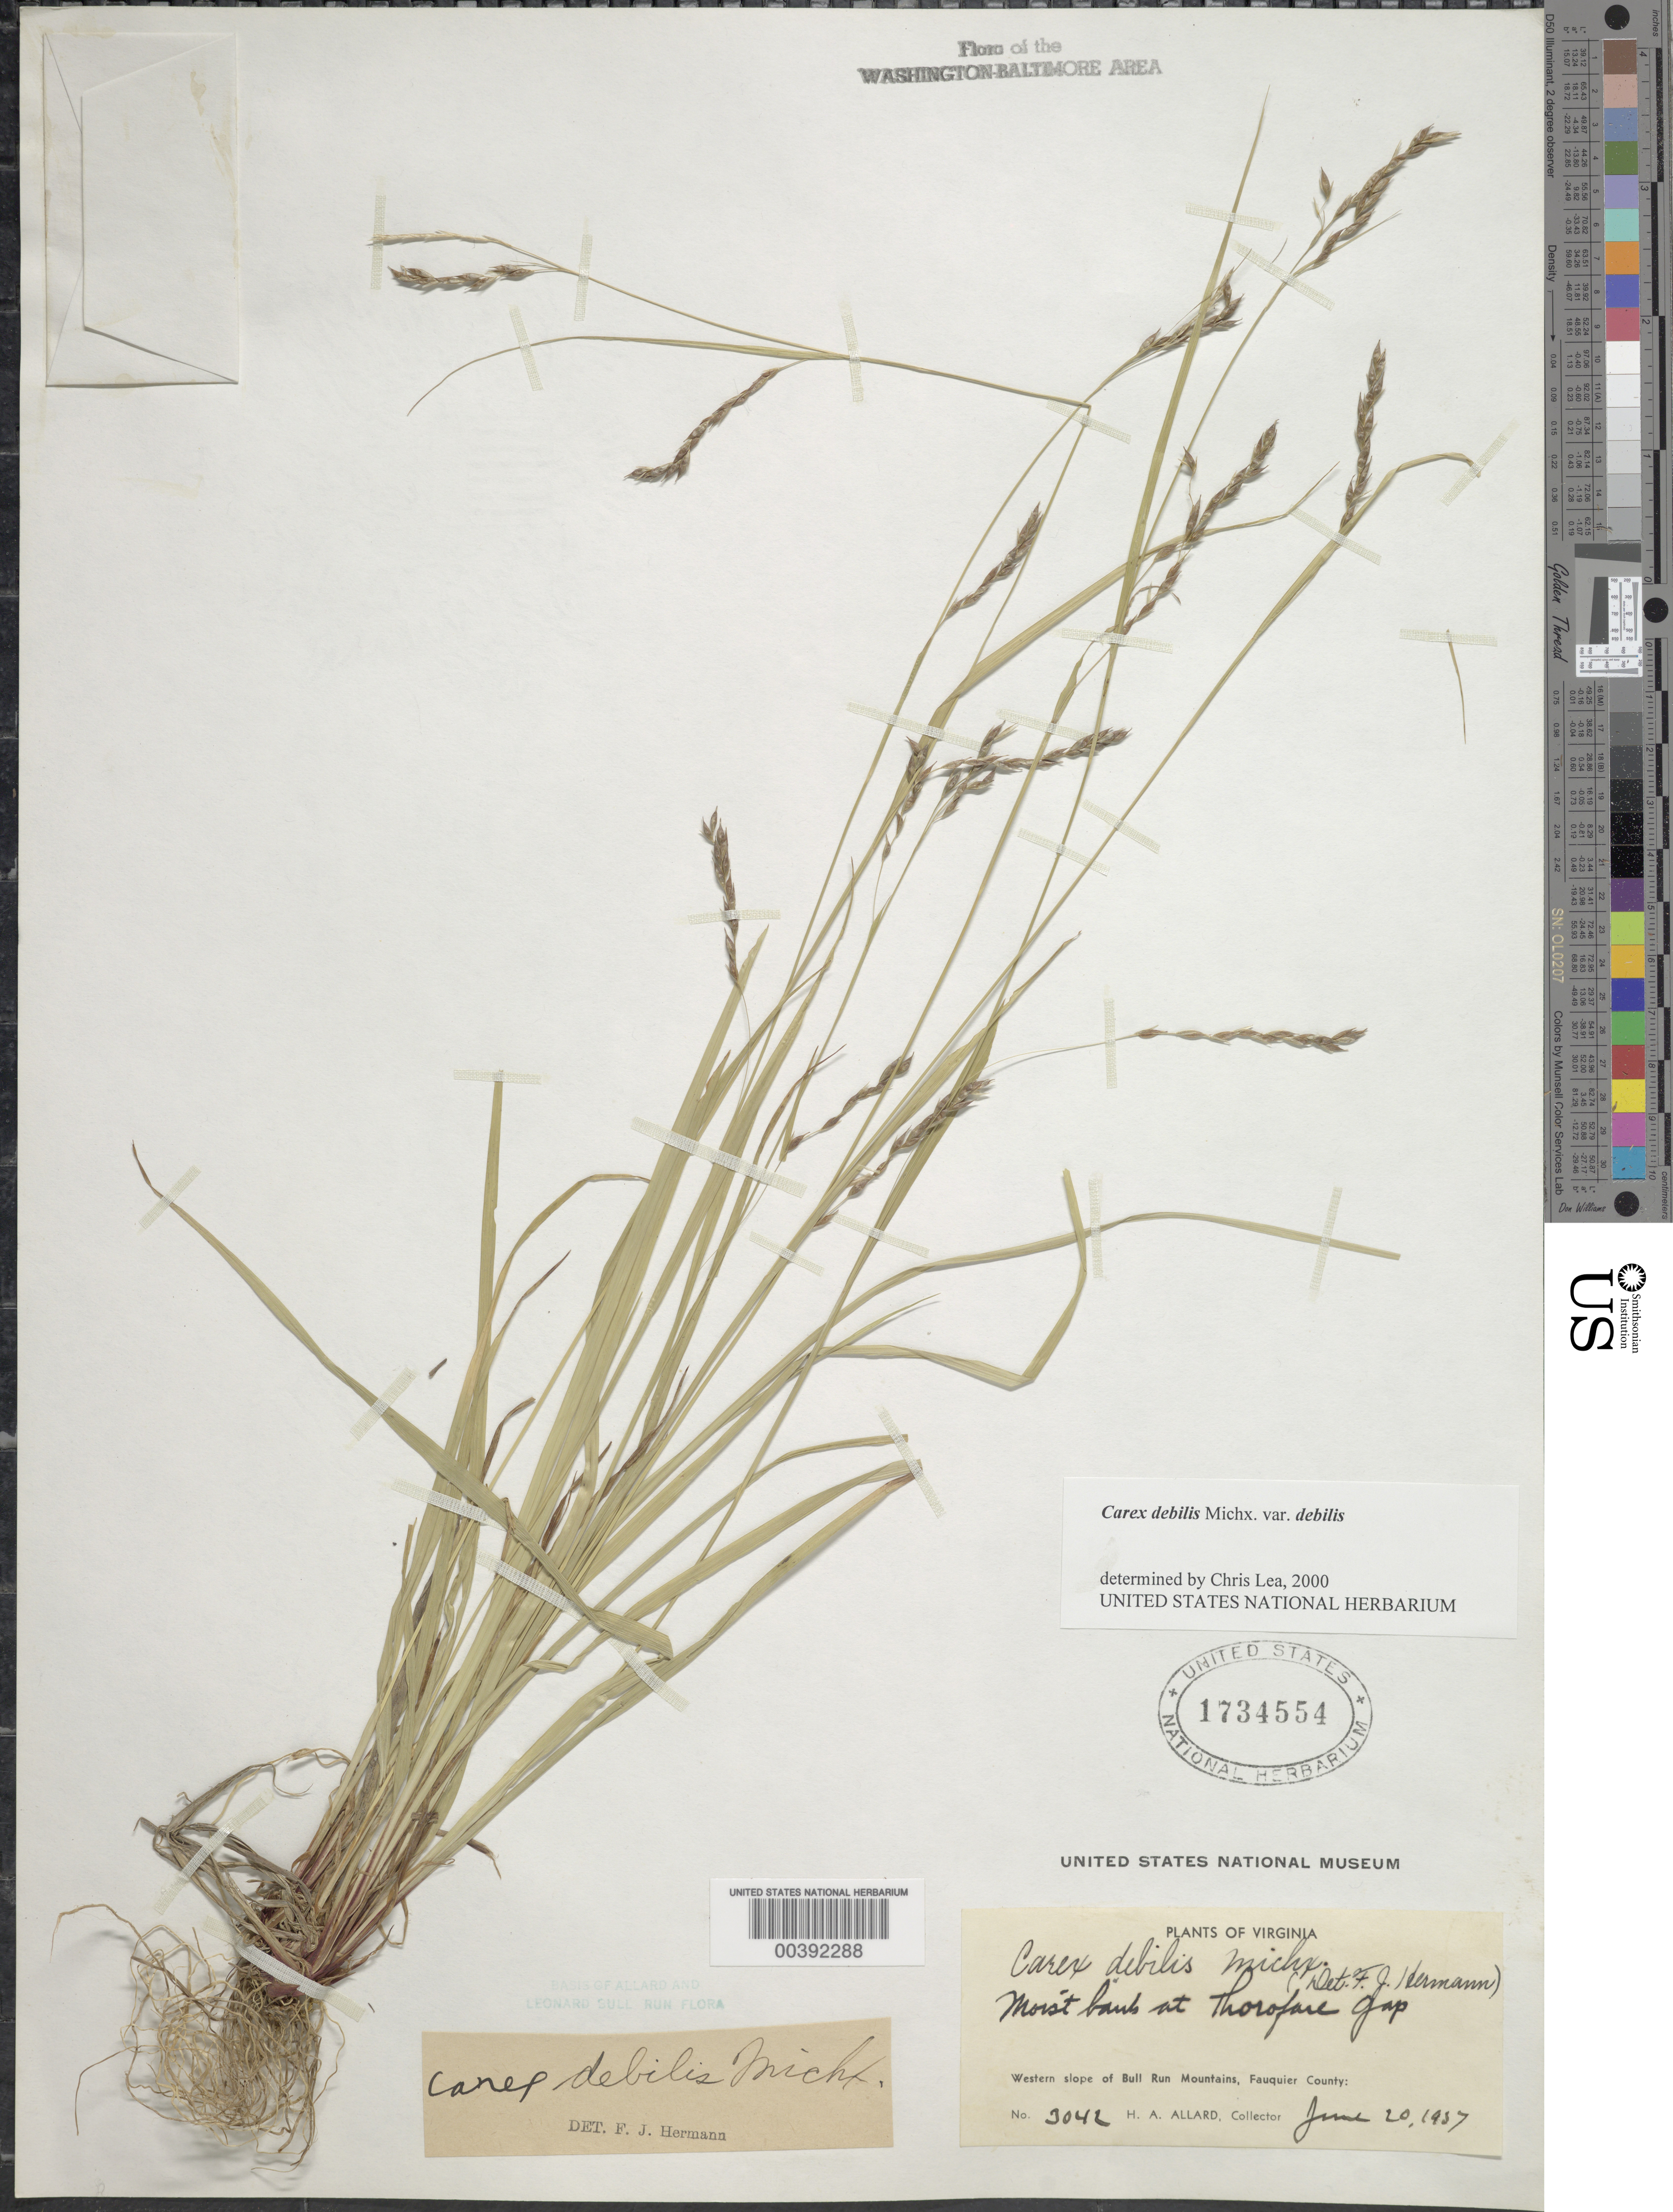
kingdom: Plantae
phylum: Tracheophyta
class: Liliopsida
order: Poales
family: Cyperaceae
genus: Carex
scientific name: Carex debilis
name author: Michx.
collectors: H. A. Allard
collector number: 3042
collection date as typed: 20 Jun 1937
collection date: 1937-06-20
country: United States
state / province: Virginia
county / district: Fauquier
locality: Thorofare Gap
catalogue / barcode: US 1734554